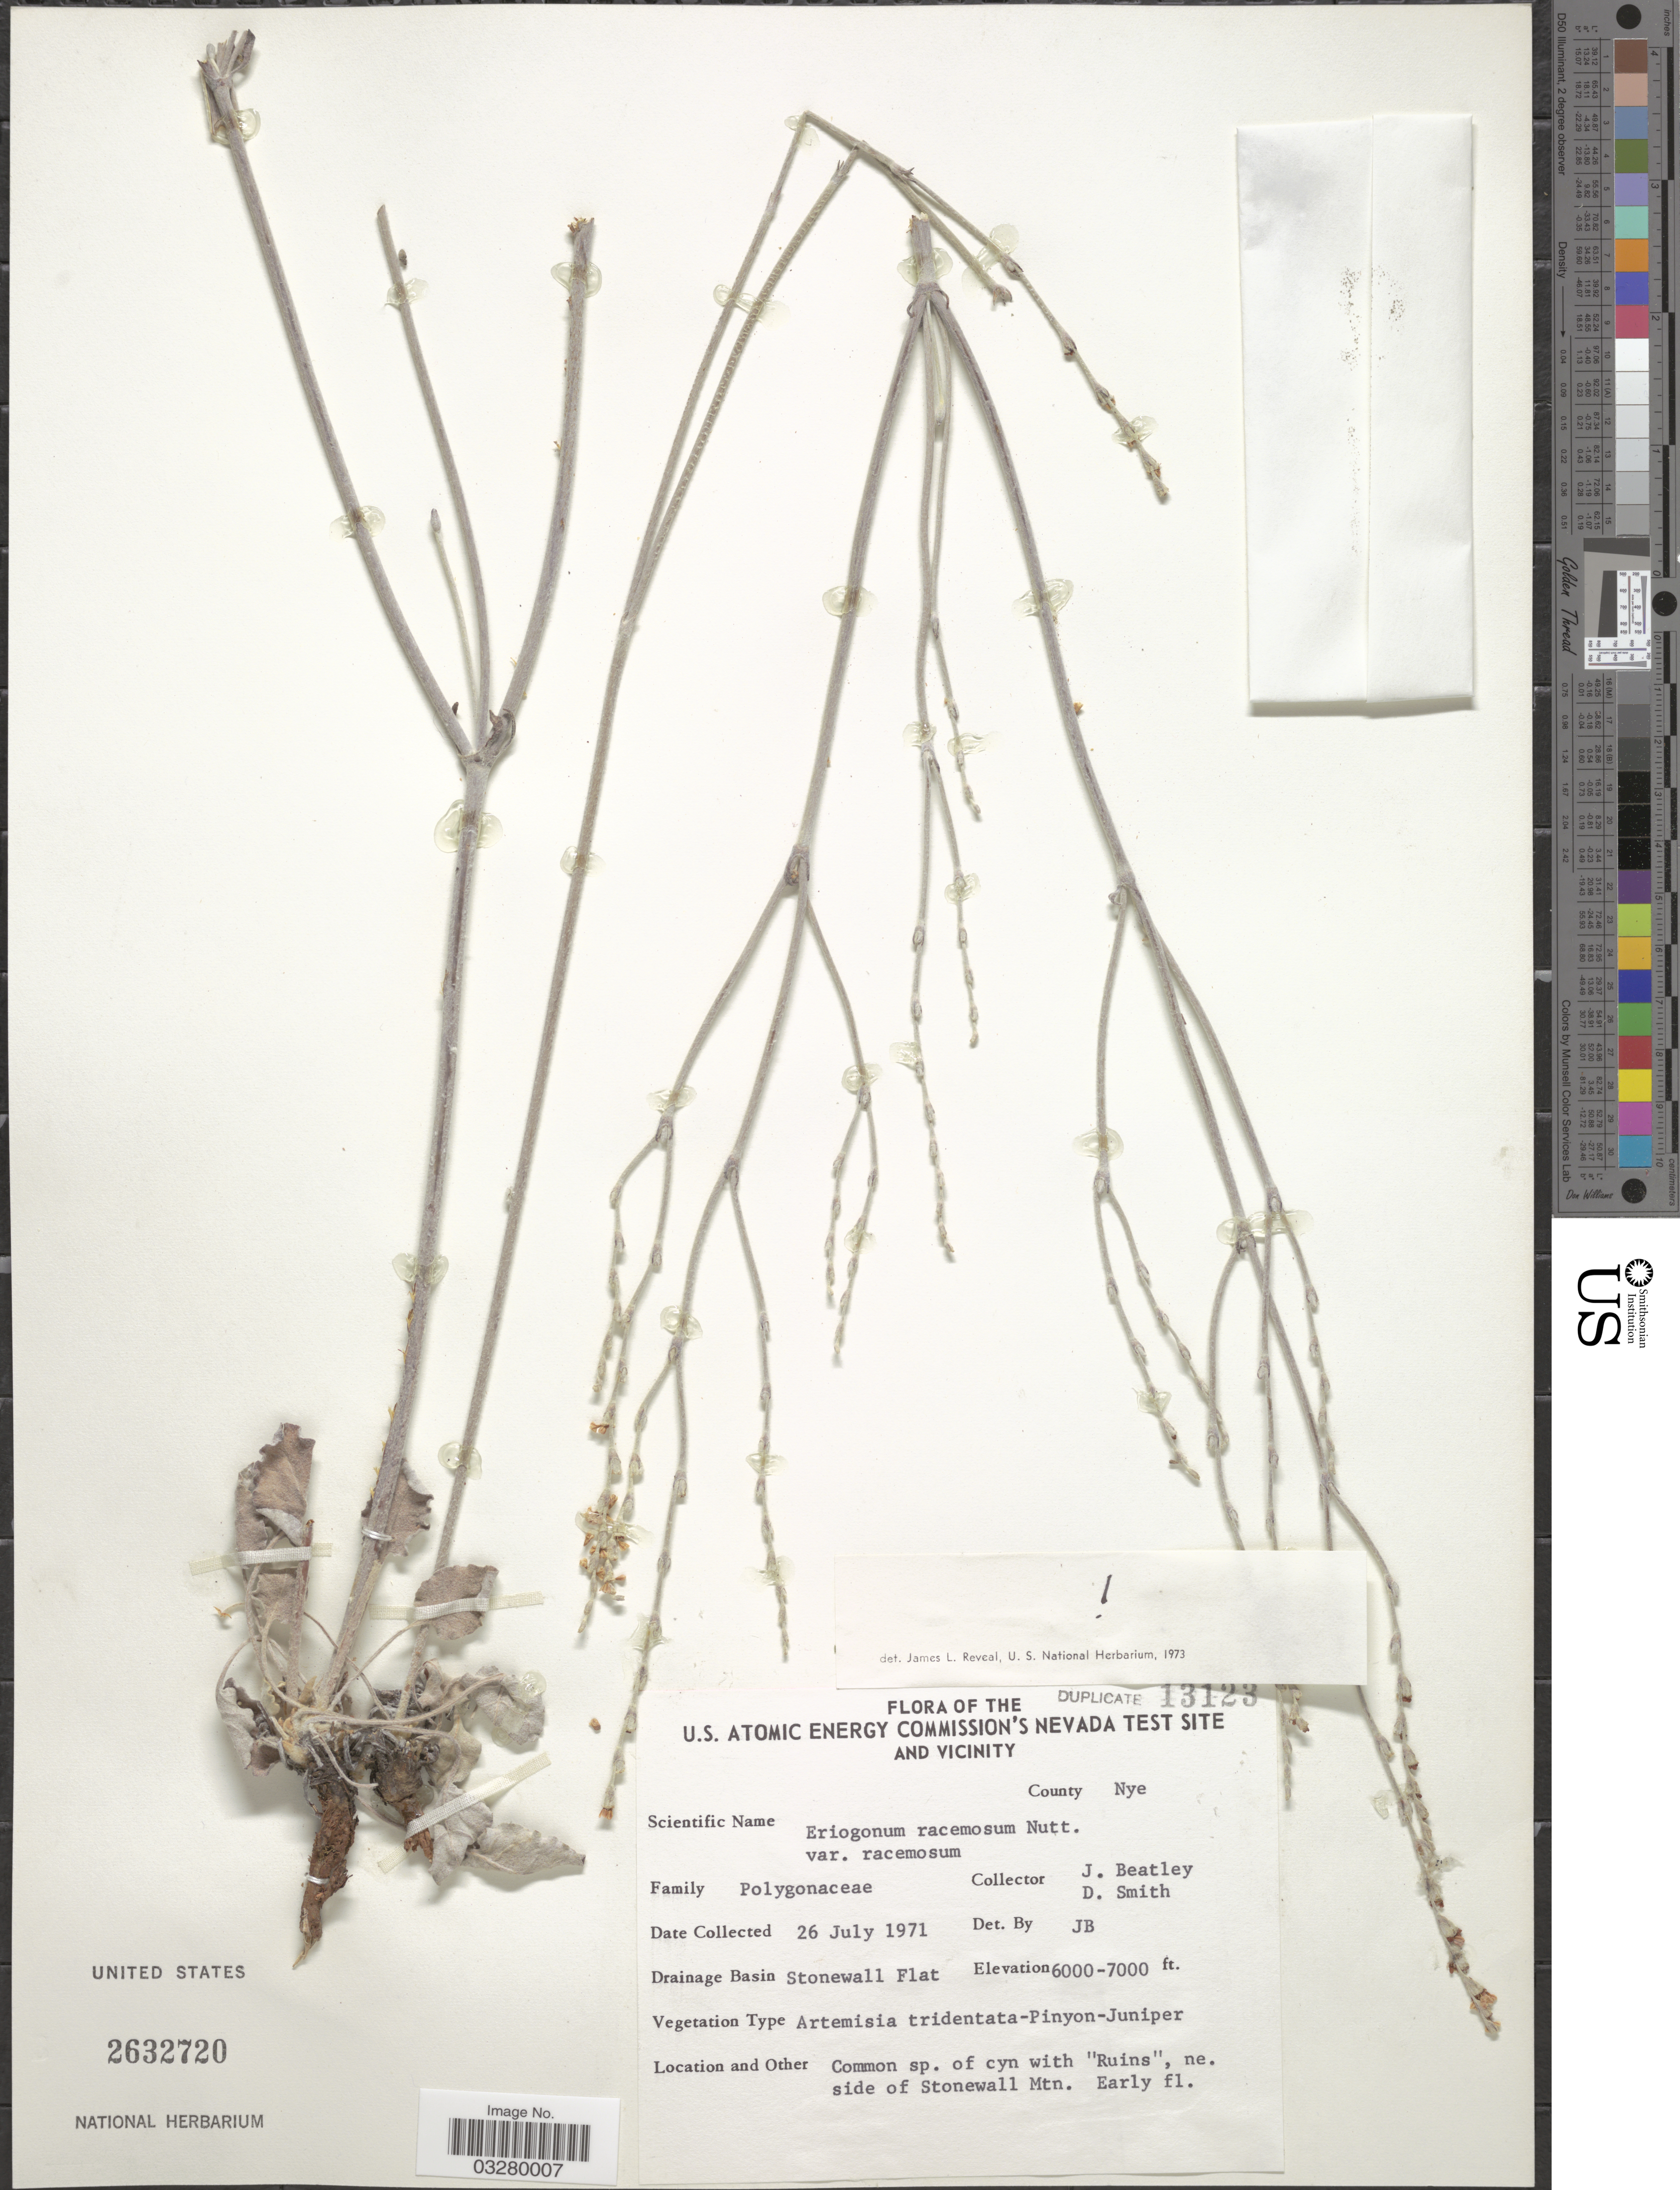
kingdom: Plantae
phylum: Tracheophyta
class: Magnoliopsida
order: Caryophyllales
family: Polygonaceae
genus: Eriogonum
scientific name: Eriogonum racemosum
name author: Nutt.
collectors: J. C. Beatley & D. Smith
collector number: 13123?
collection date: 1971-07-26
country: United States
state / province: Nevada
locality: U.S. Atomic Energy Commission's Nevada Test Site and Vicinity, County Nye, Drainage Basin Stonewall Flat, ne. side of Stonewall Mtn.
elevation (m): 1829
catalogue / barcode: US 2632720